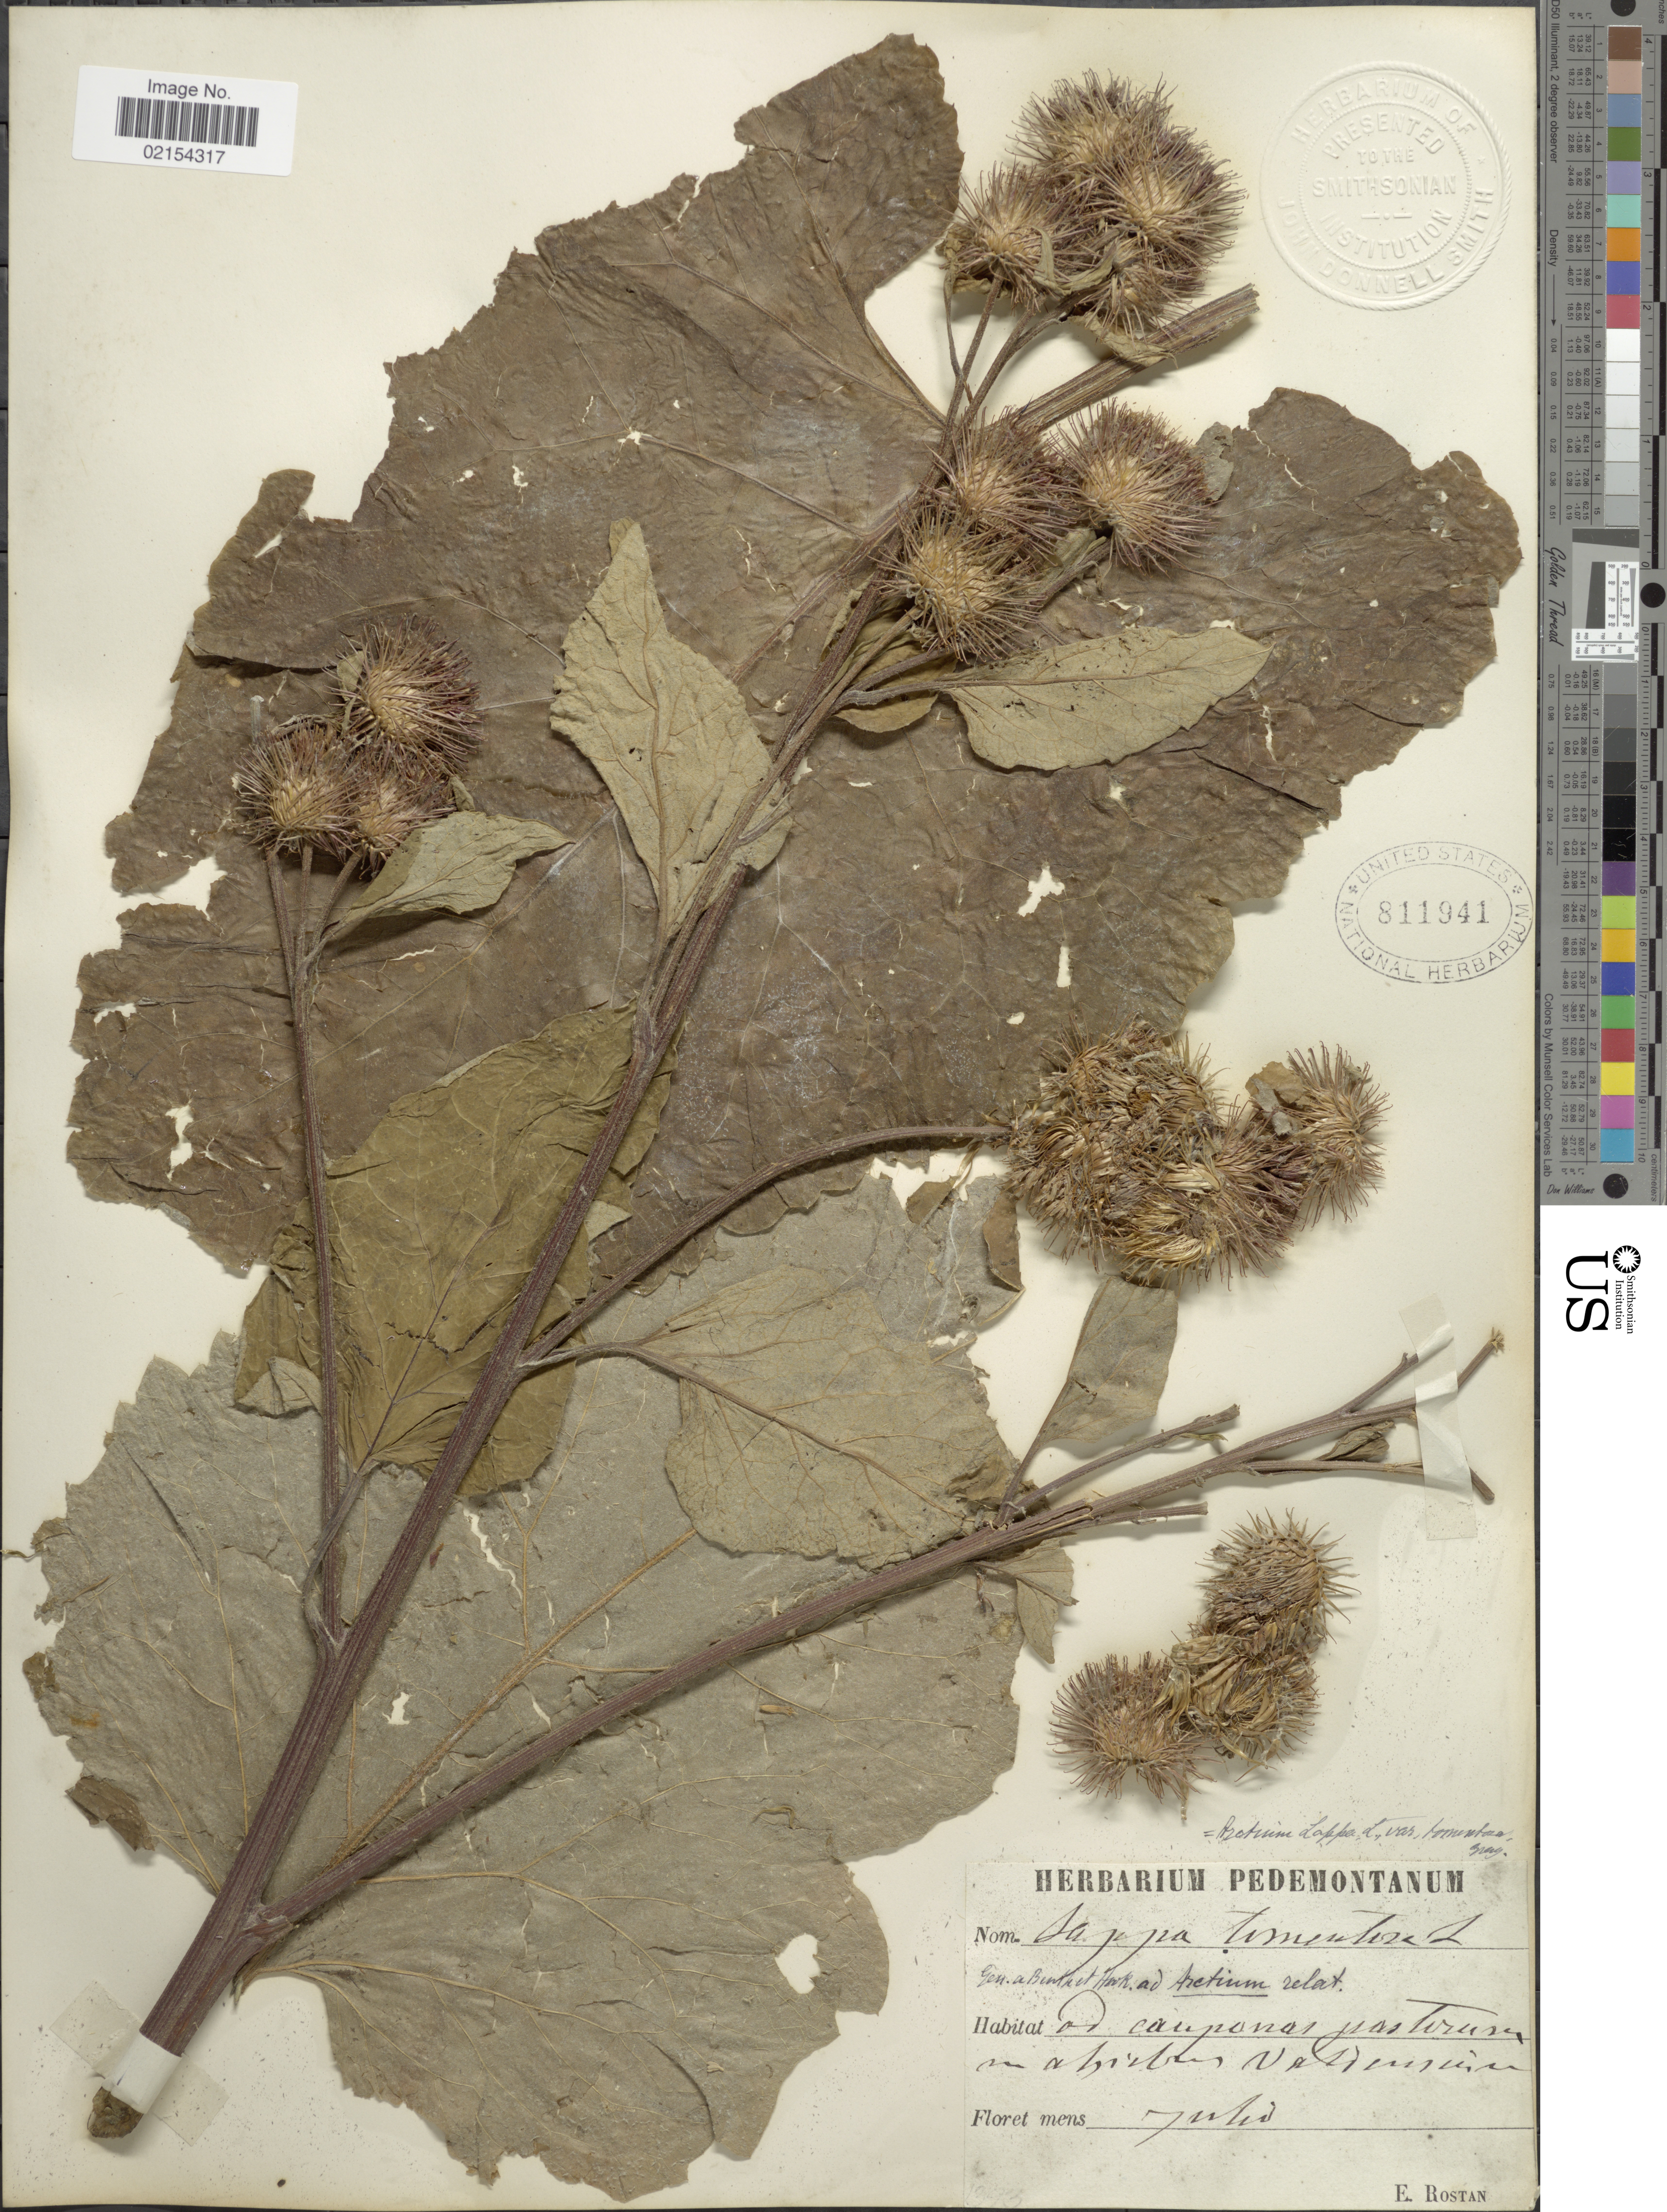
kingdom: Plantae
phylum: Tracheophyta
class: Magnoliopsida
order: Asterales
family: Asteraceae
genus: Arctium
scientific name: Arctium tomentosum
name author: Mill.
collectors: E. Rostan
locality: Ad campinas pastrusa am abiblas valdnissuisa [interpreted]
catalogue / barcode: US 811941